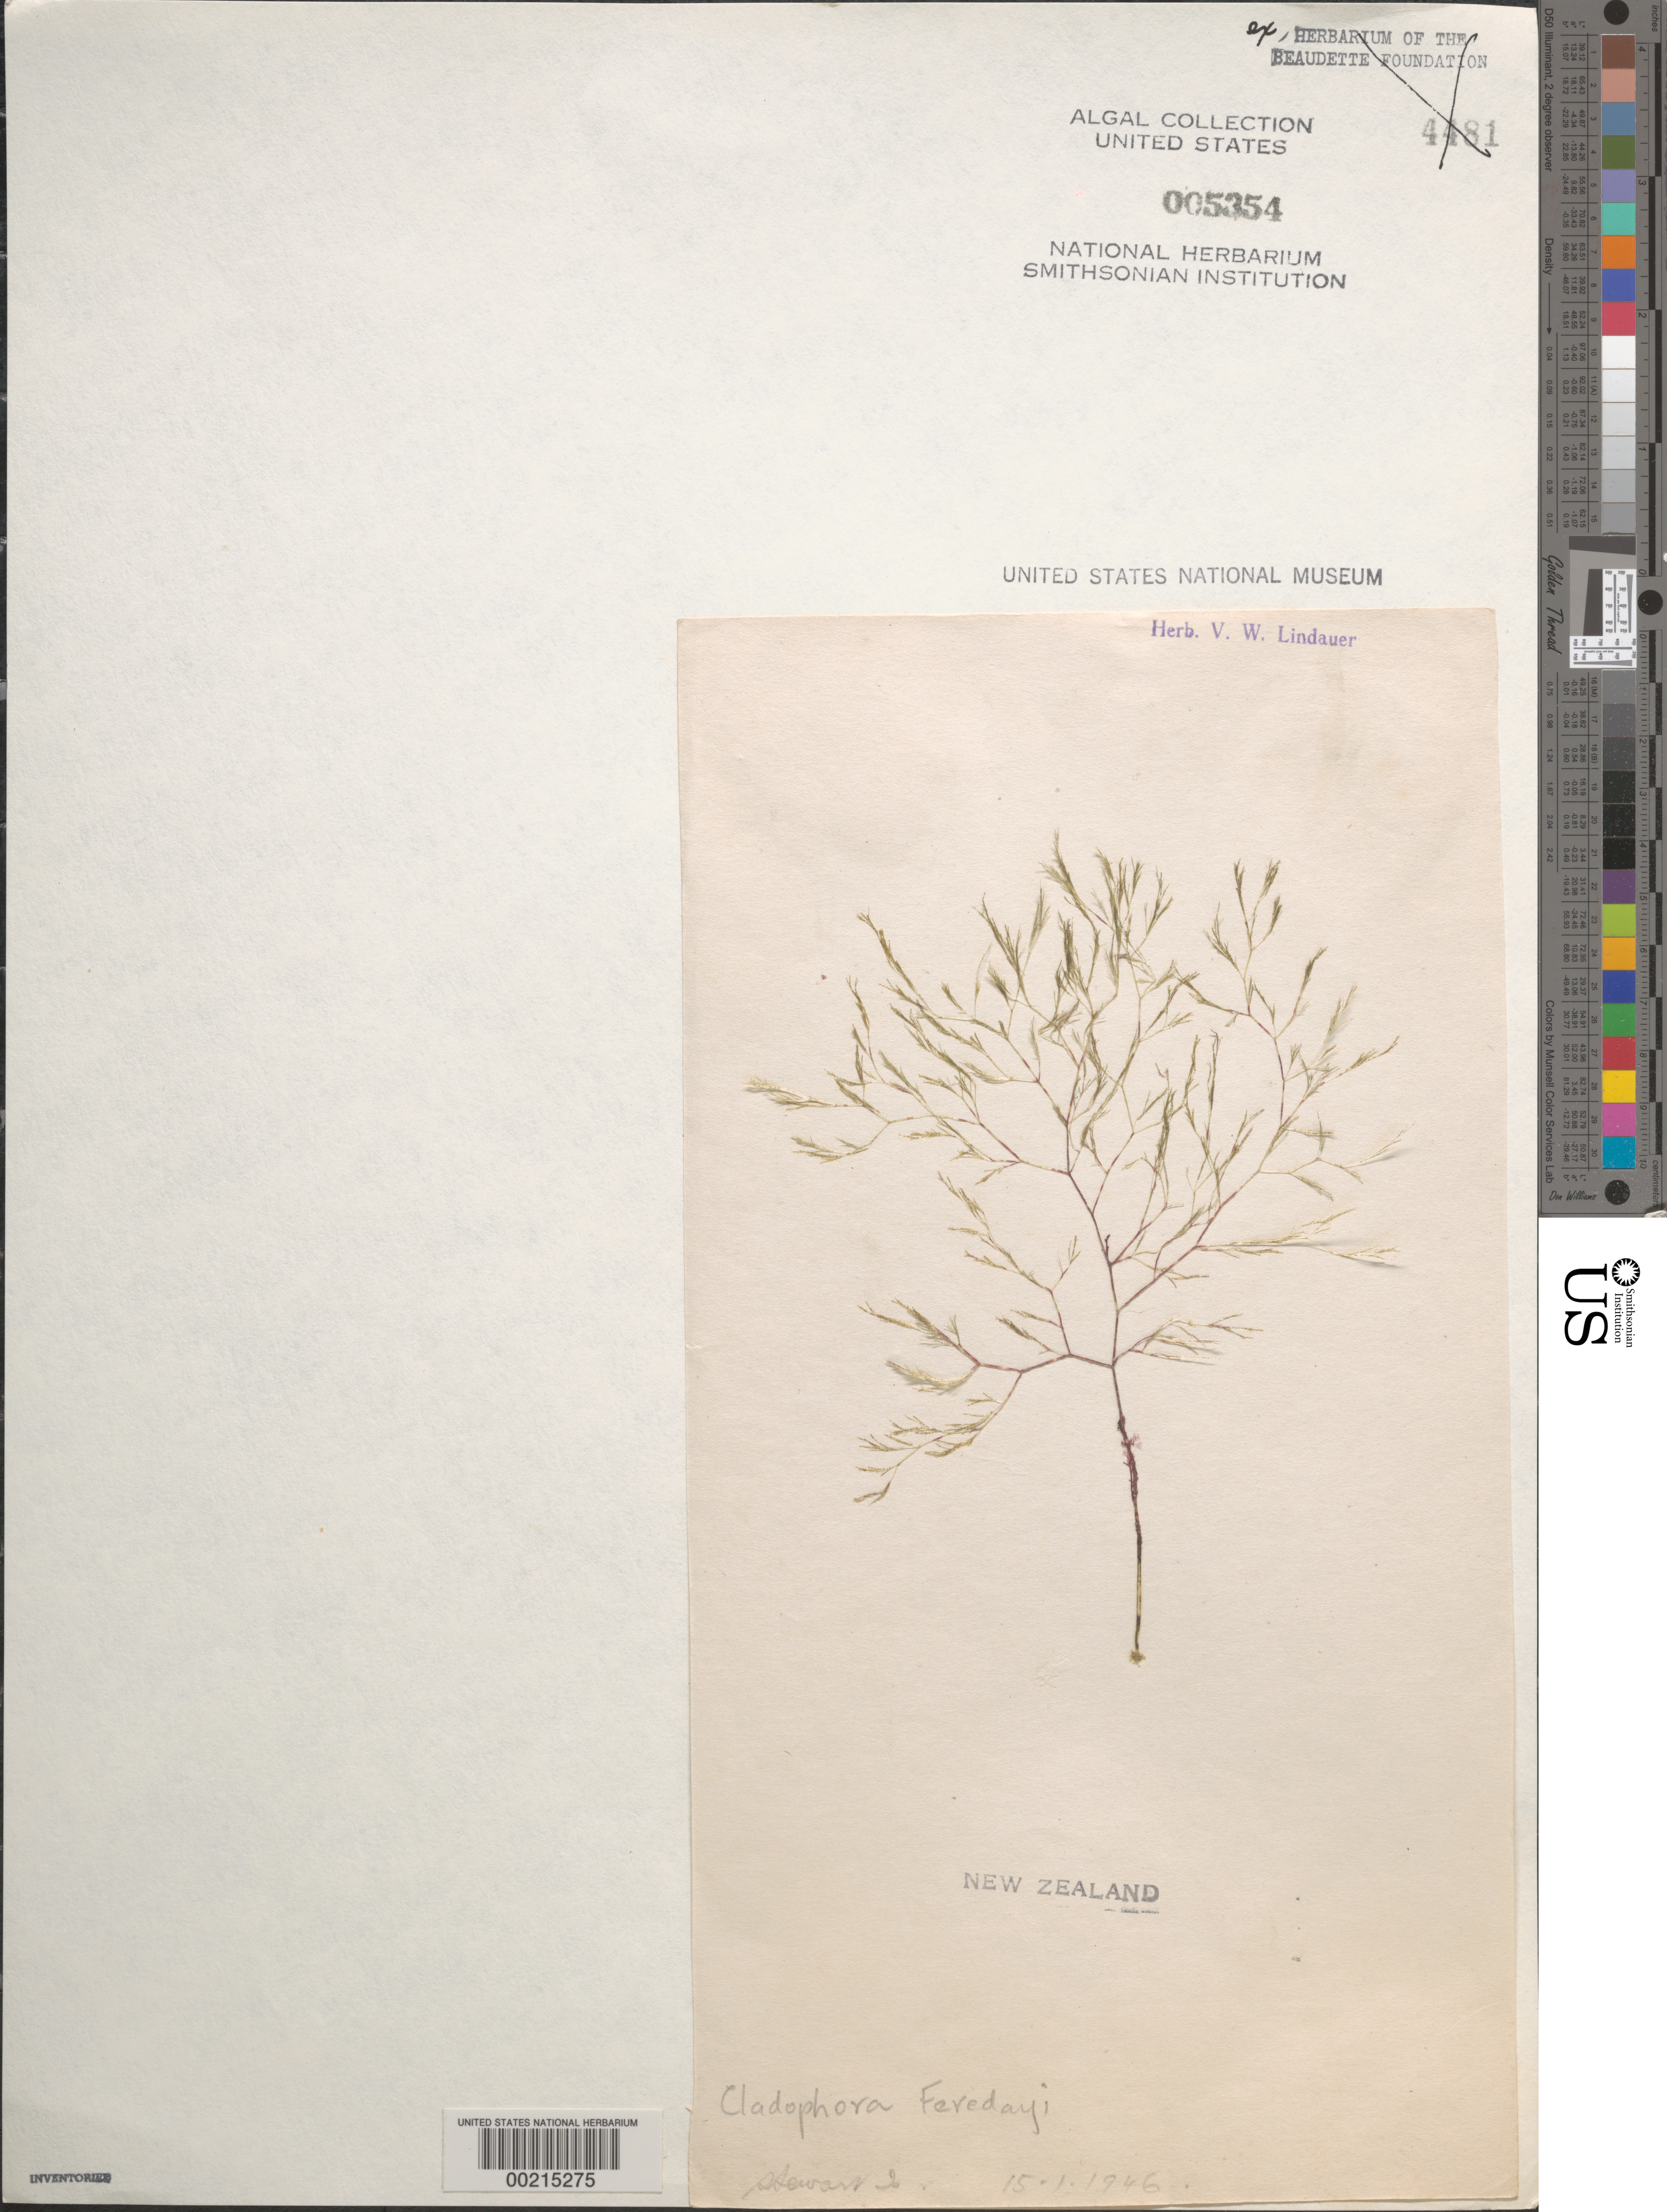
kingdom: Plantae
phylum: Chlorophyta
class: Ulvophyceae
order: Cladophorales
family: Cladophoraceae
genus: Lychaete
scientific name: Lychaete feredayi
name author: (Harvey) M.J. Wynne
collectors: V. Lindauer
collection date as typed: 15 Jan 1946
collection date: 1946-01-15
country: New Zealand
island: Stewart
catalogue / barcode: US 5354